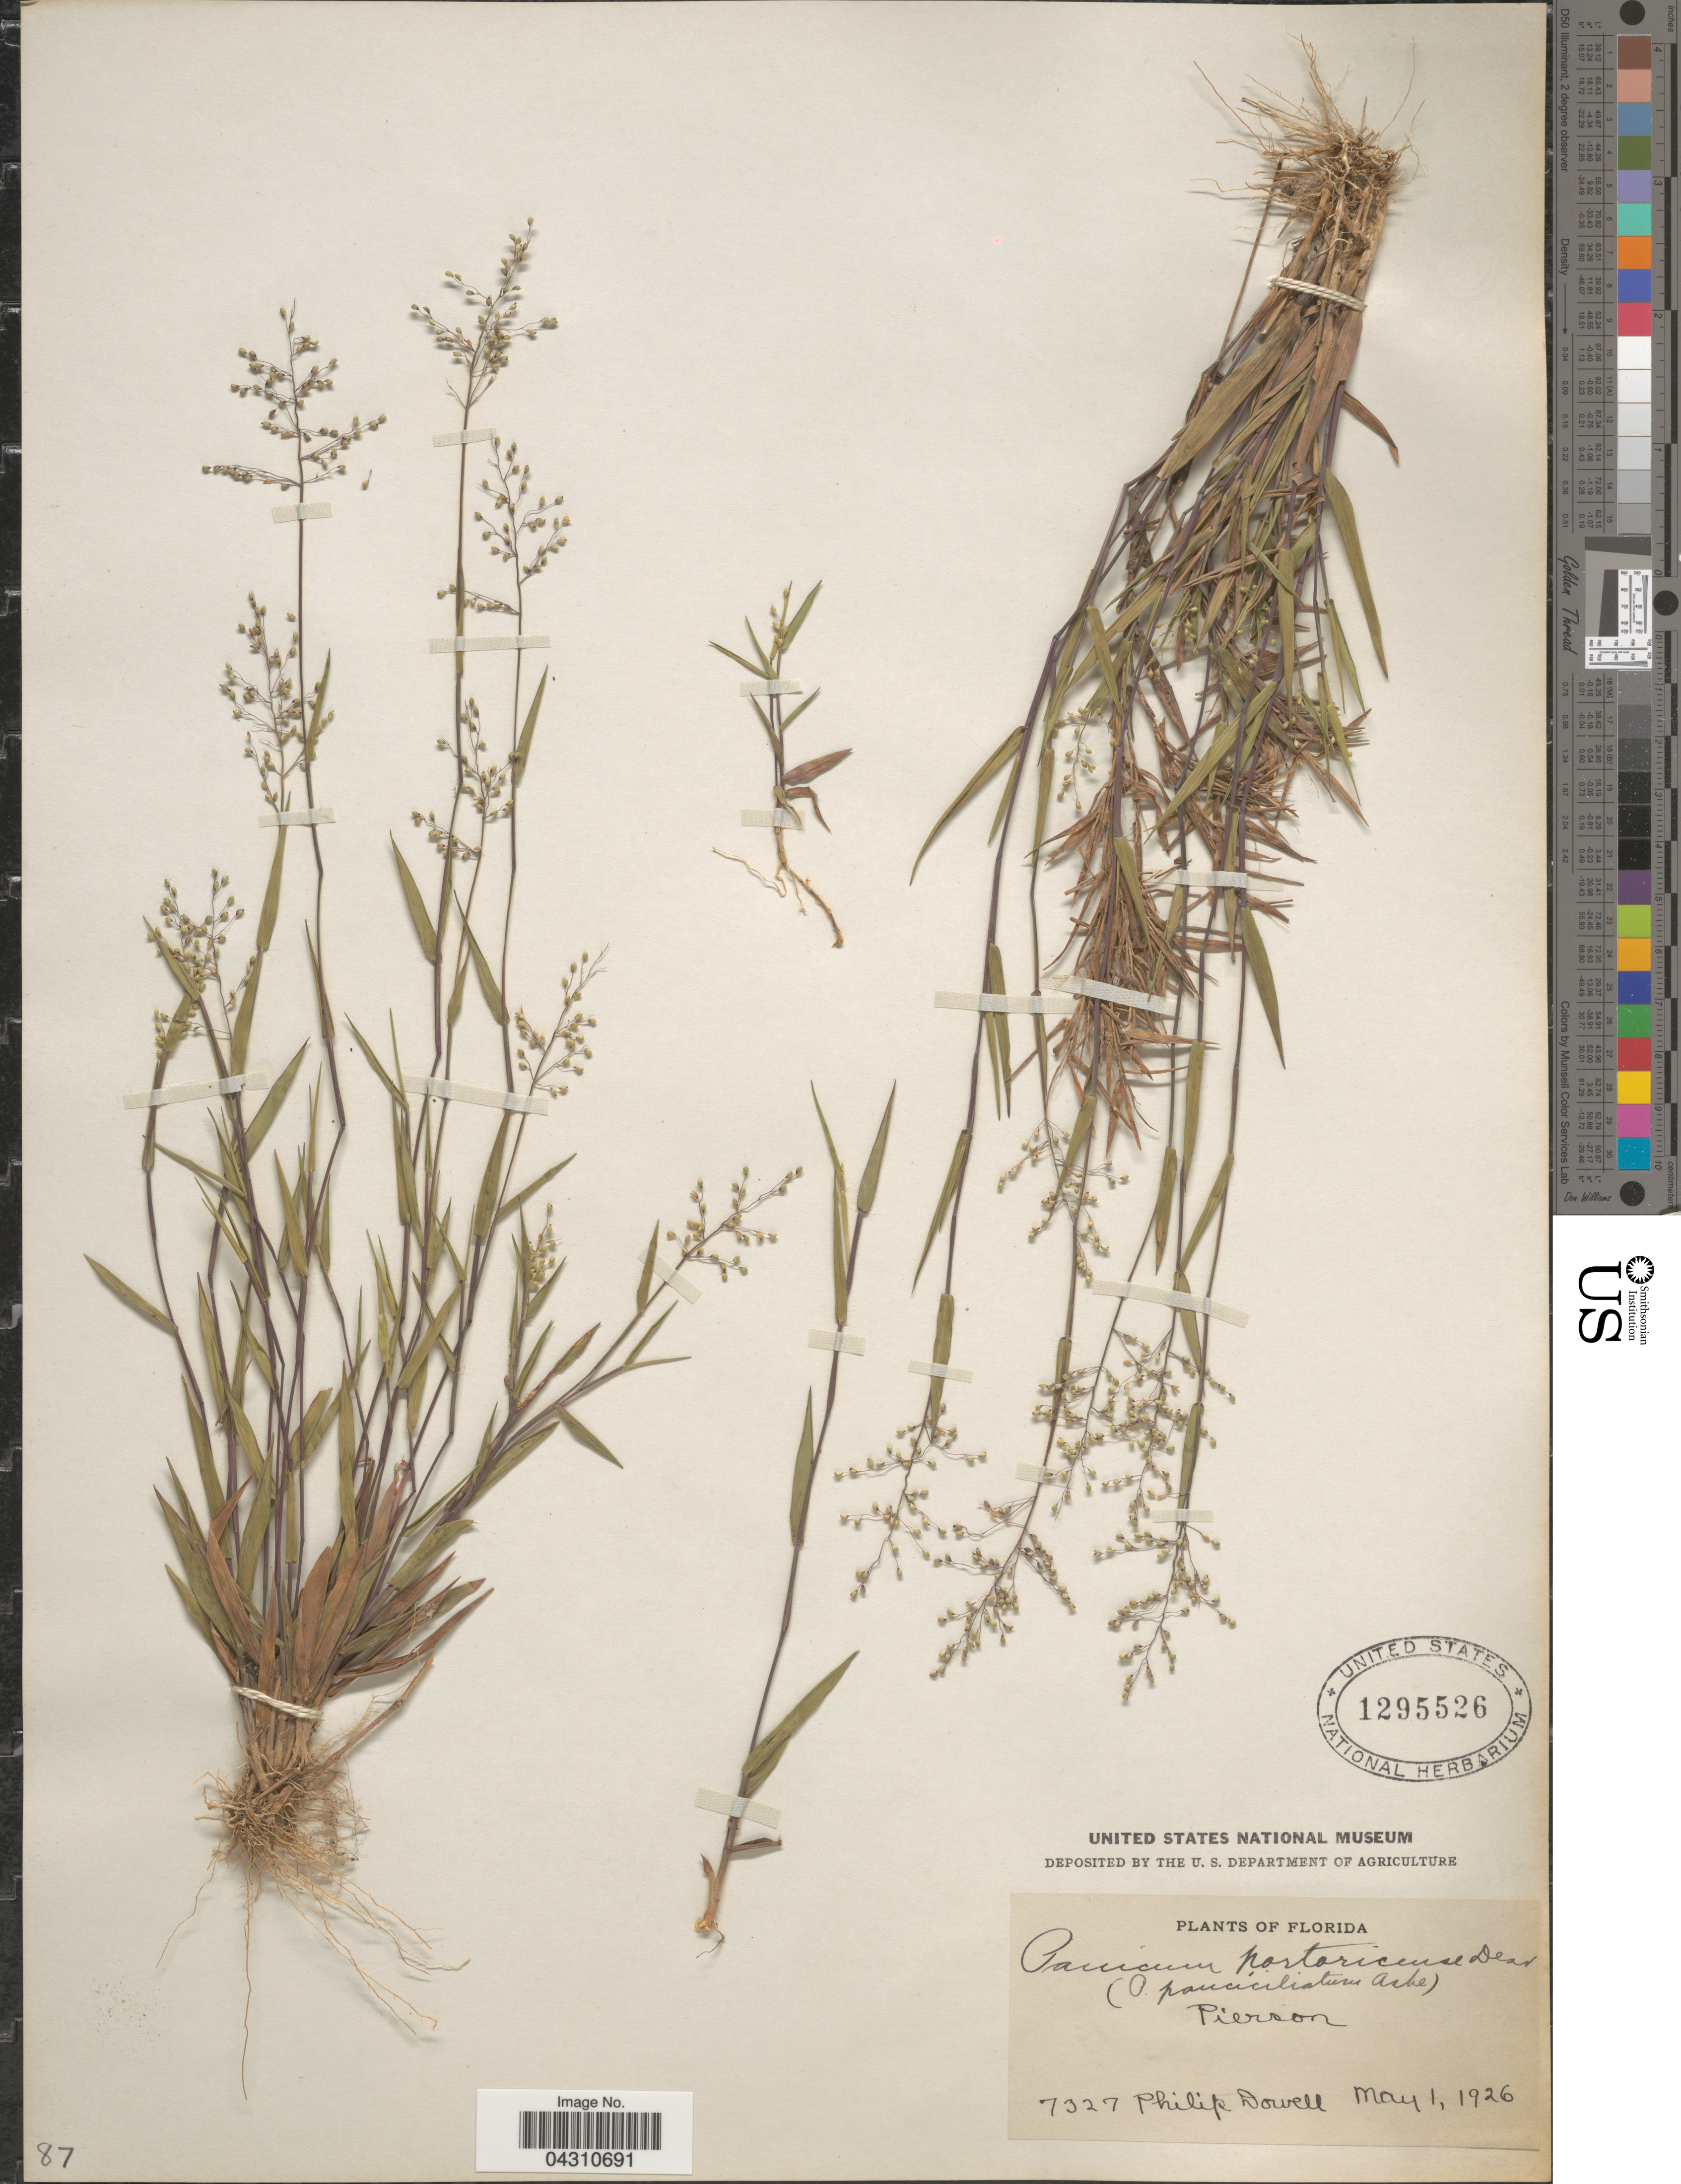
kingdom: Plantae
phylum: Tracheophyta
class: Liliopsida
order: Poales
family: Poaceae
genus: Dichanthelium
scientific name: Dichanthelium portoricense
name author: (Desv. ex Ham.) B.F. Hansen & Wunderlin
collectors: P. Dowell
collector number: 7327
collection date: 1926-05-01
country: United States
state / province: Florida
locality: Pierson.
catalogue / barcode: US 1295526